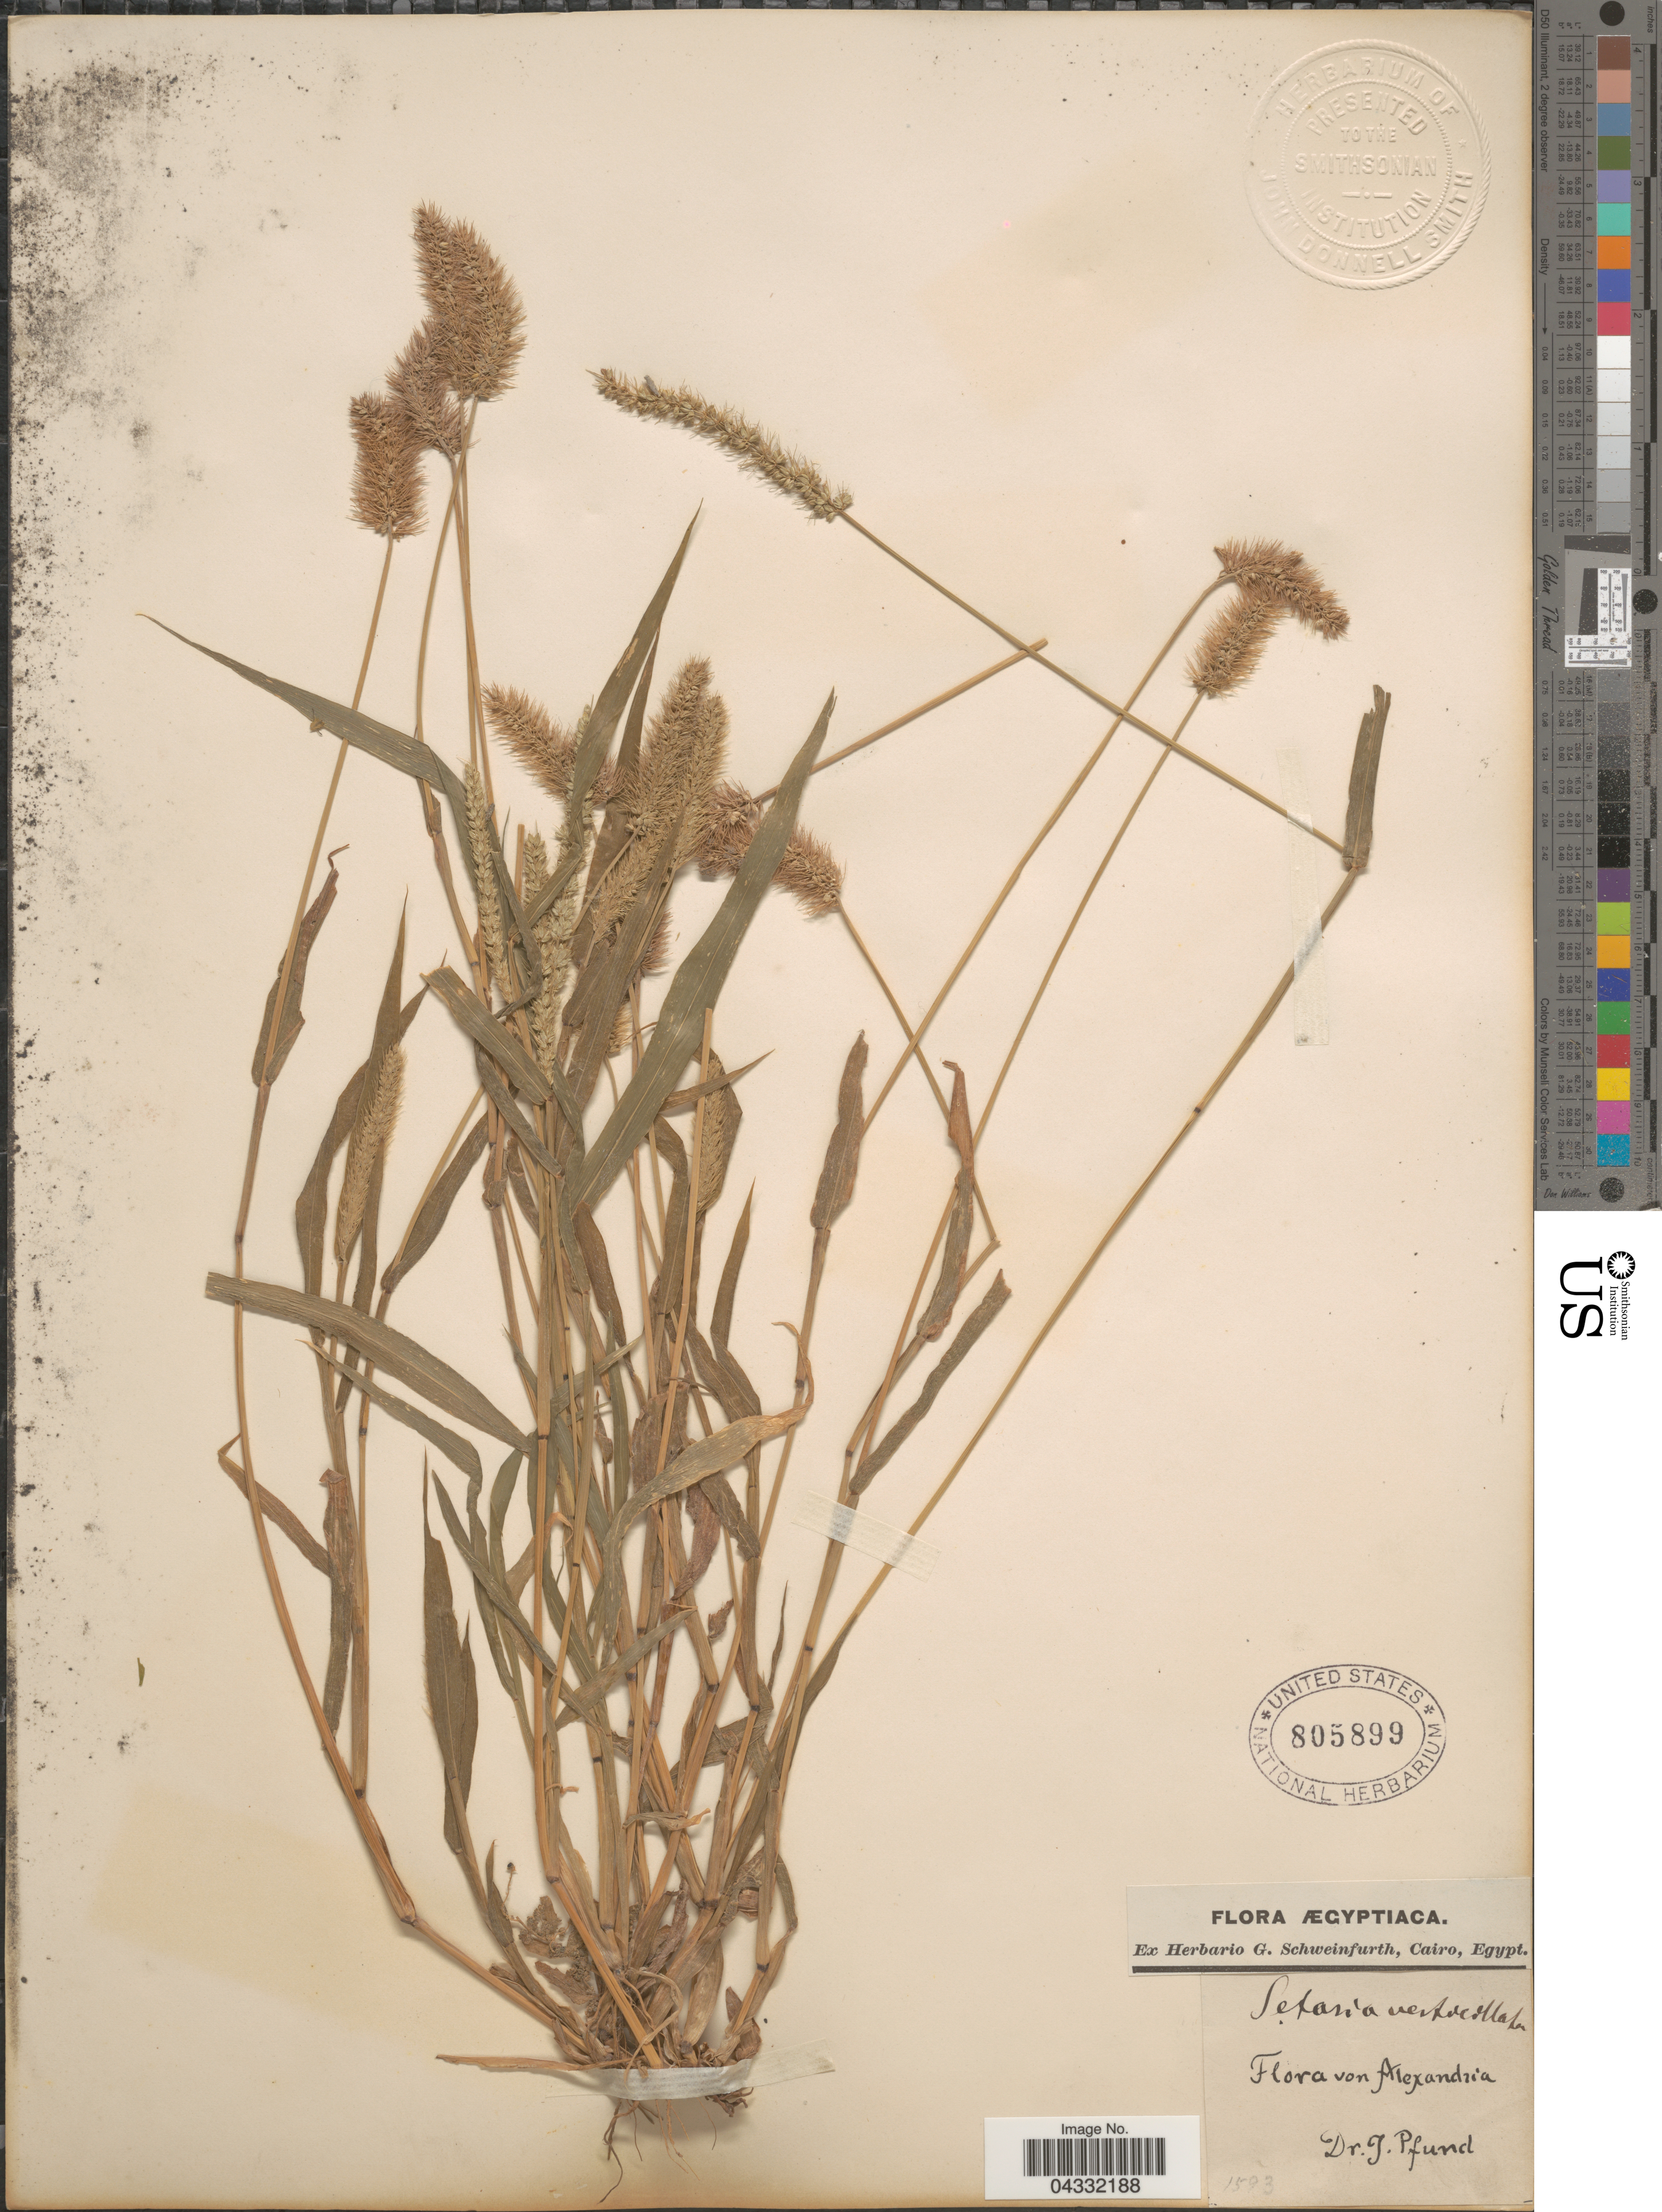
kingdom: Plantae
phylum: Tracheophyta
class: Liliopsida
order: Poales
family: Poaceae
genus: Setaria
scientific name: Setaria verticillata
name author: (L.) P. Beauv.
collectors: J. Pfund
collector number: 1593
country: Egypt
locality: Ægyptiaca. Alexandria.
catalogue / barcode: US 805899